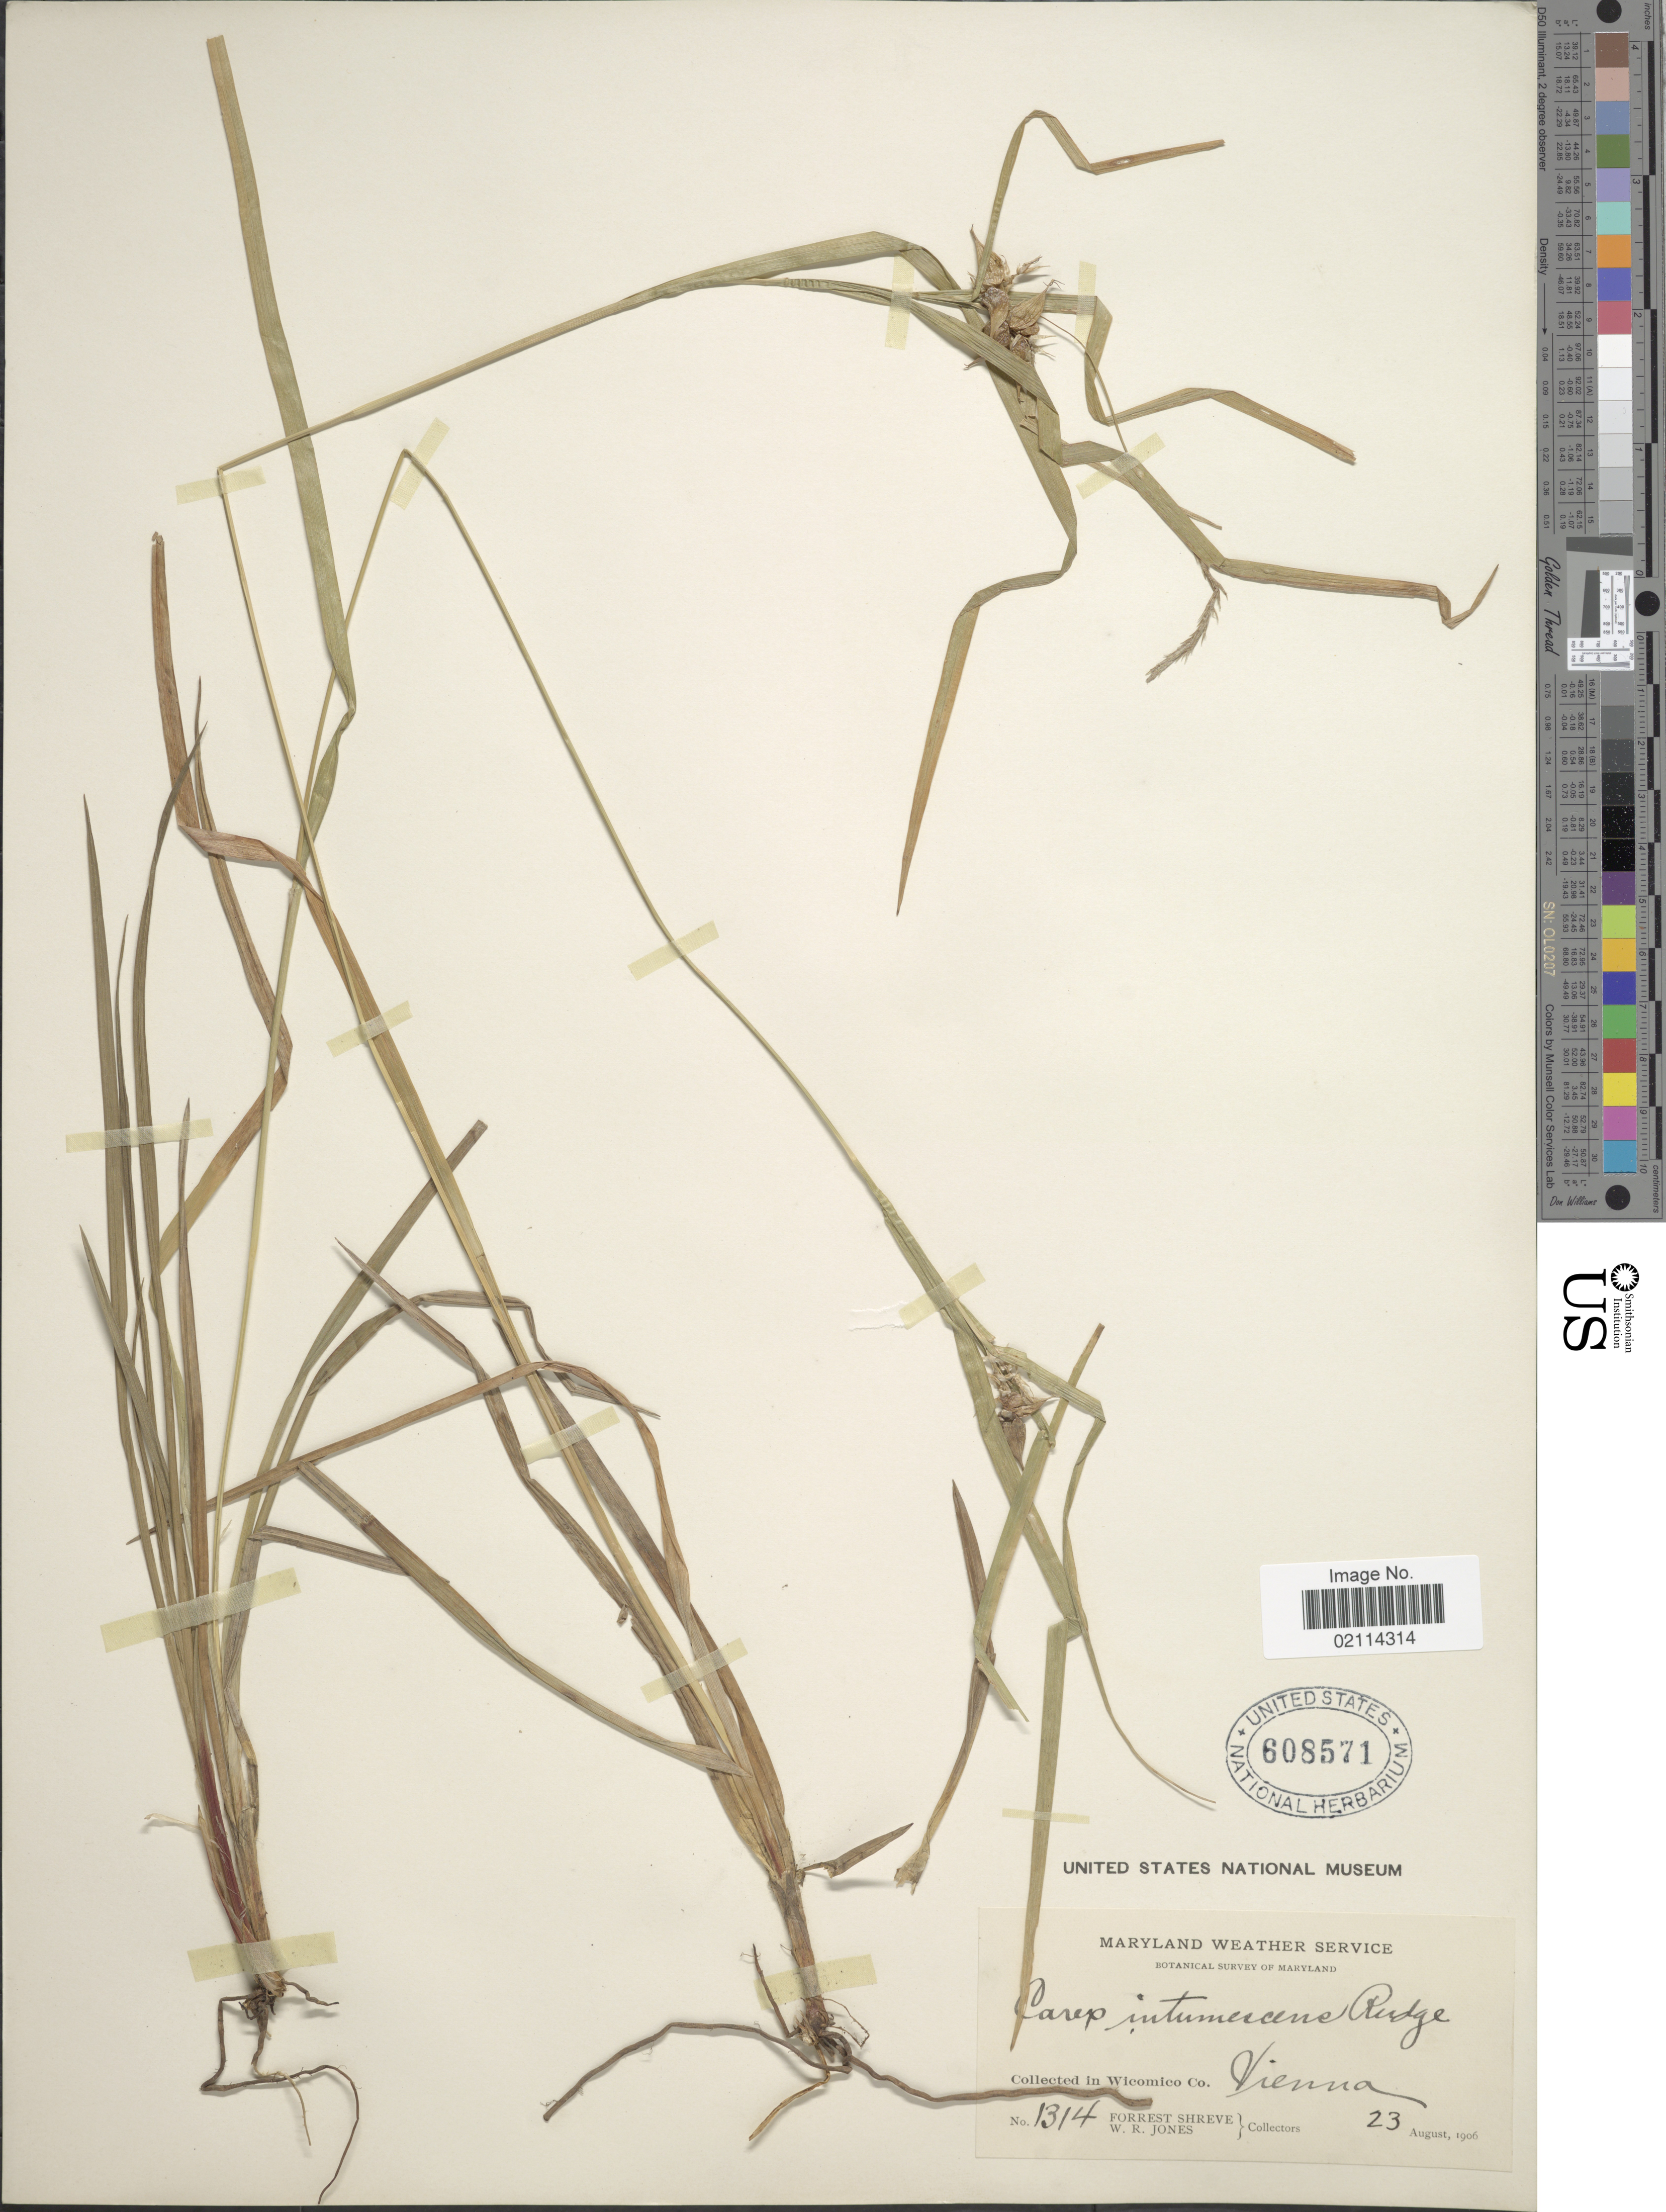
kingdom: Plantae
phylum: Tracheophyta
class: Liliopsida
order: Poales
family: Cyperaceae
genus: Carex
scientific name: Carex intumescens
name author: Rudge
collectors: F. Shreve & W. R. Jones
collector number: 1314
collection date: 1906-08-23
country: United States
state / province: Maryland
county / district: Wicomico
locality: Wicomico Co. Vienna.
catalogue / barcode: US 608571